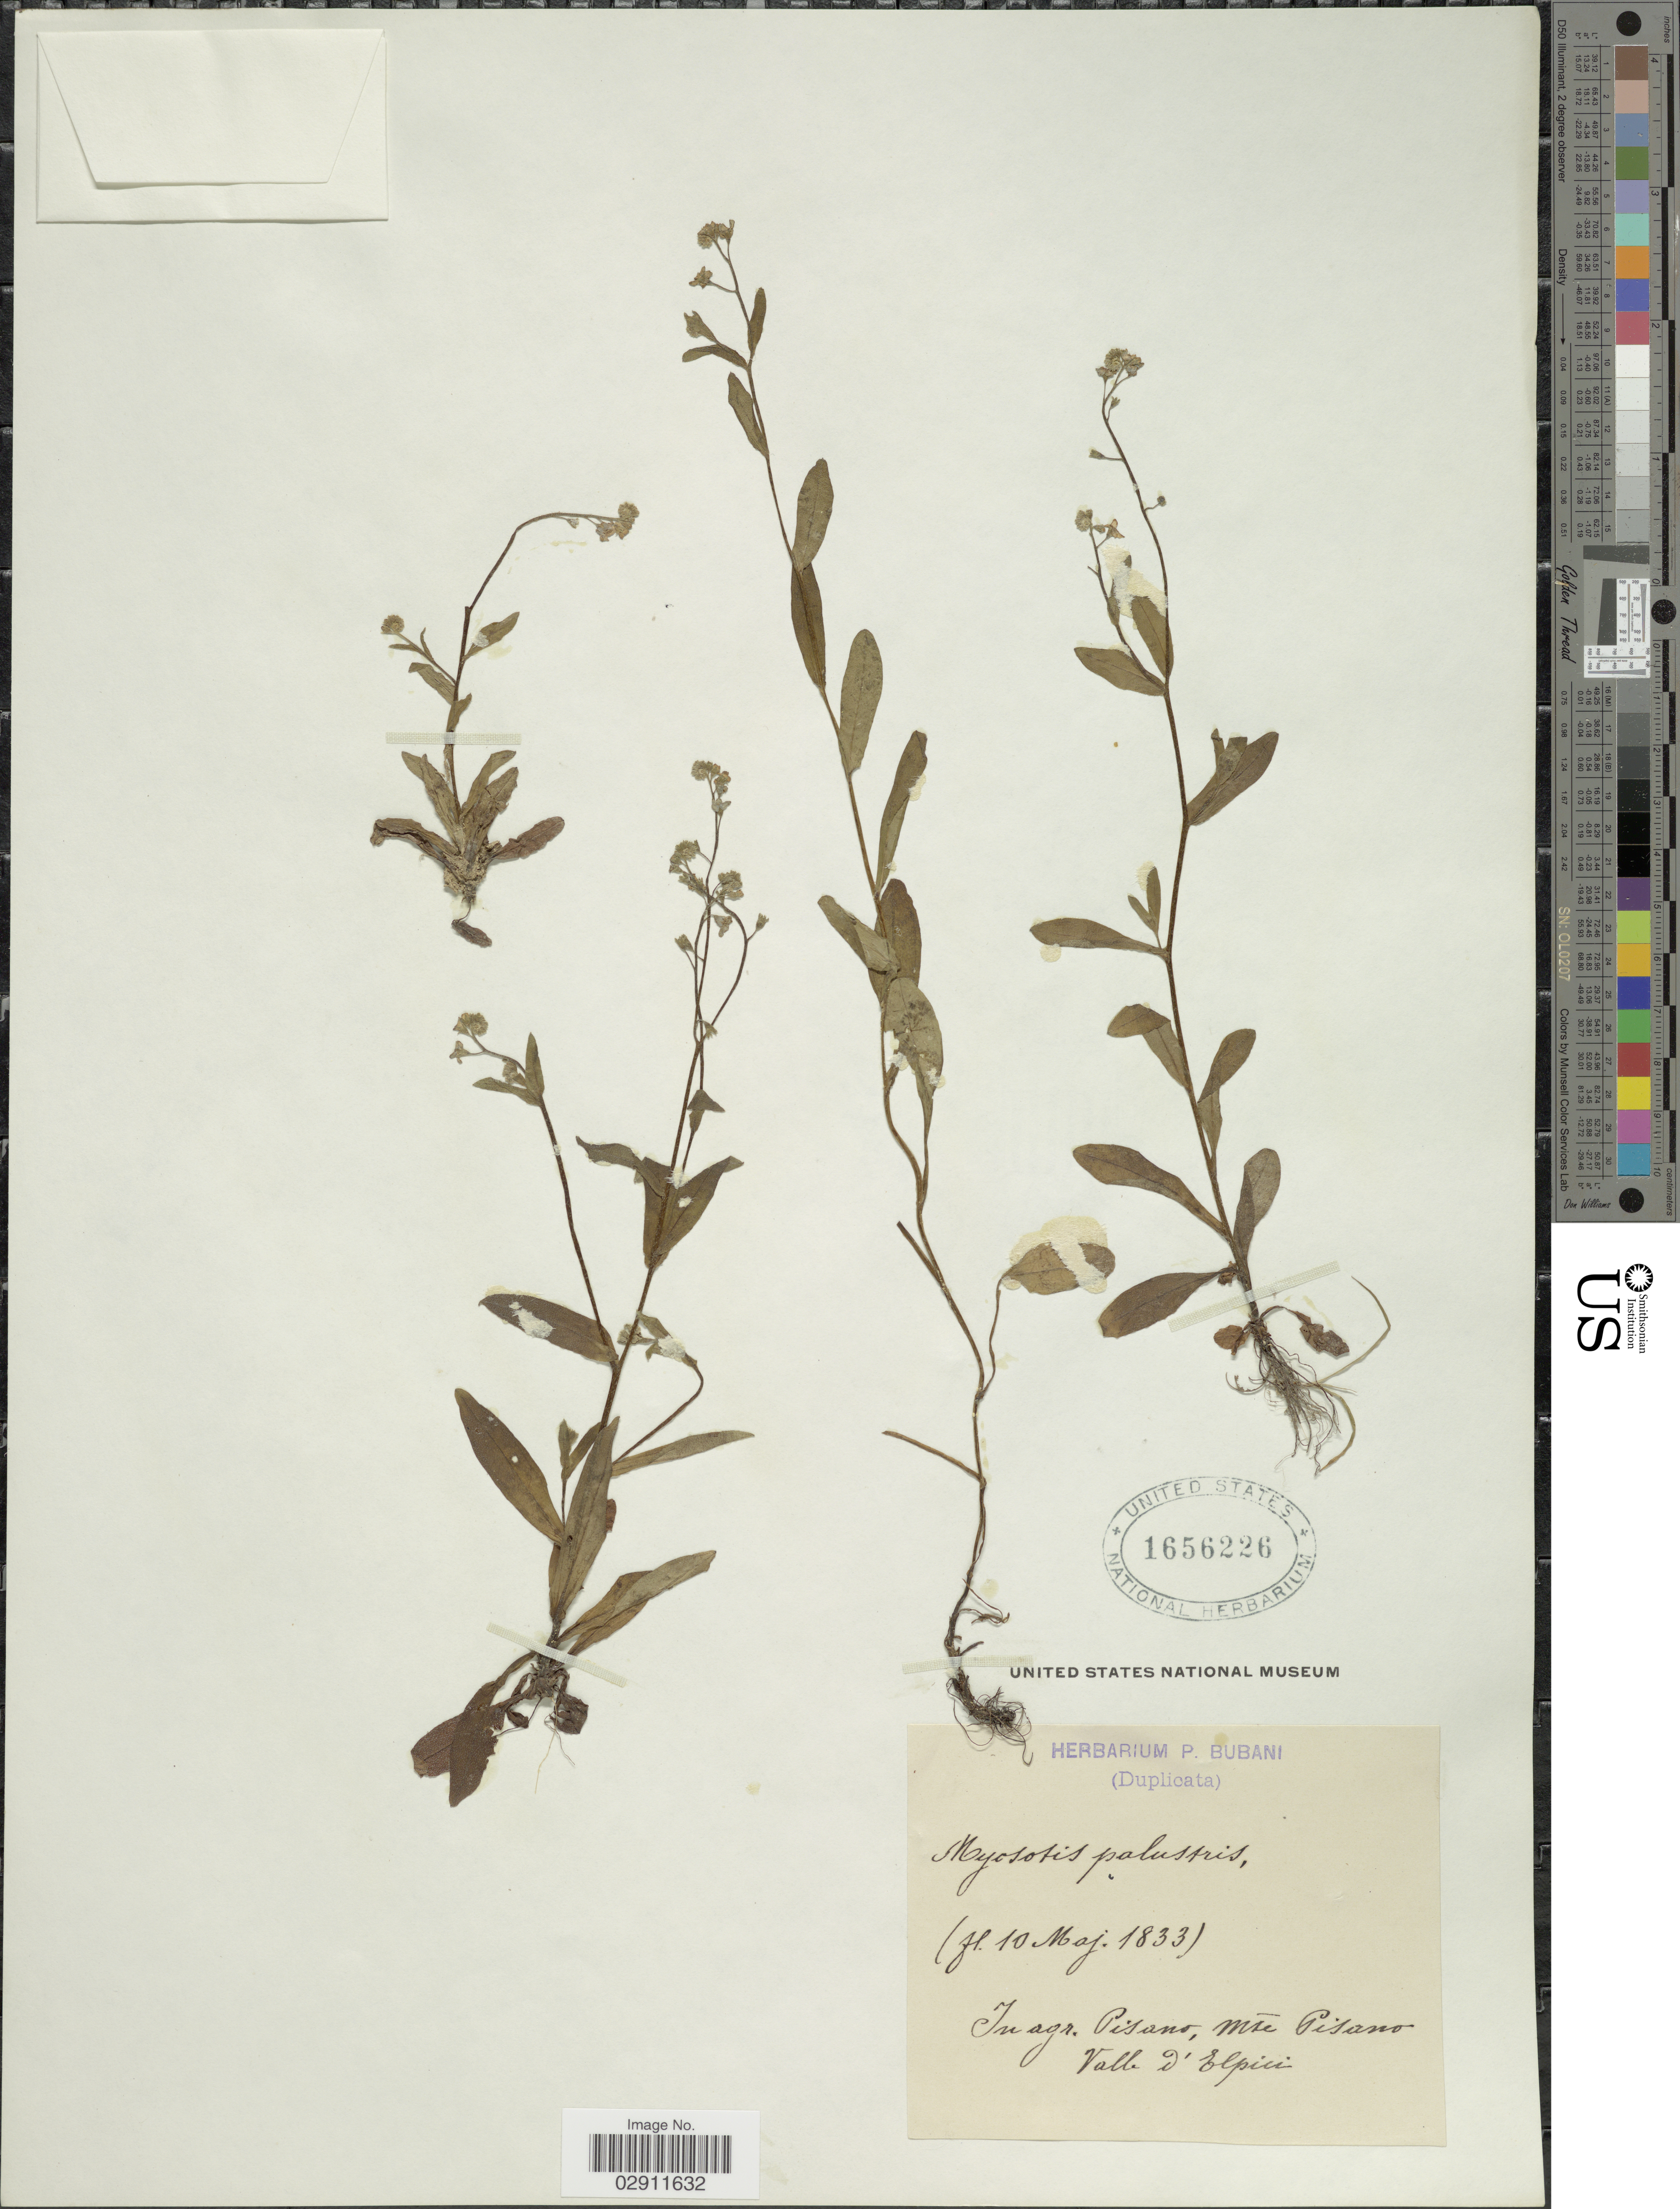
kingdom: Plantae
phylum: Tracheophyta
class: Magnoliopsida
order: Boraginales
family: Boraginaceae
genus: Myosotis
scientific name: Myosotis palustris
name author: L.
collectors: ex herb. P. Bubani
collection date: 1833-05-10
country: Italy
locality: In agr. Pisano, Mte Pisano, Valle D'Elpici.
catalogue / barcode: US 1656226